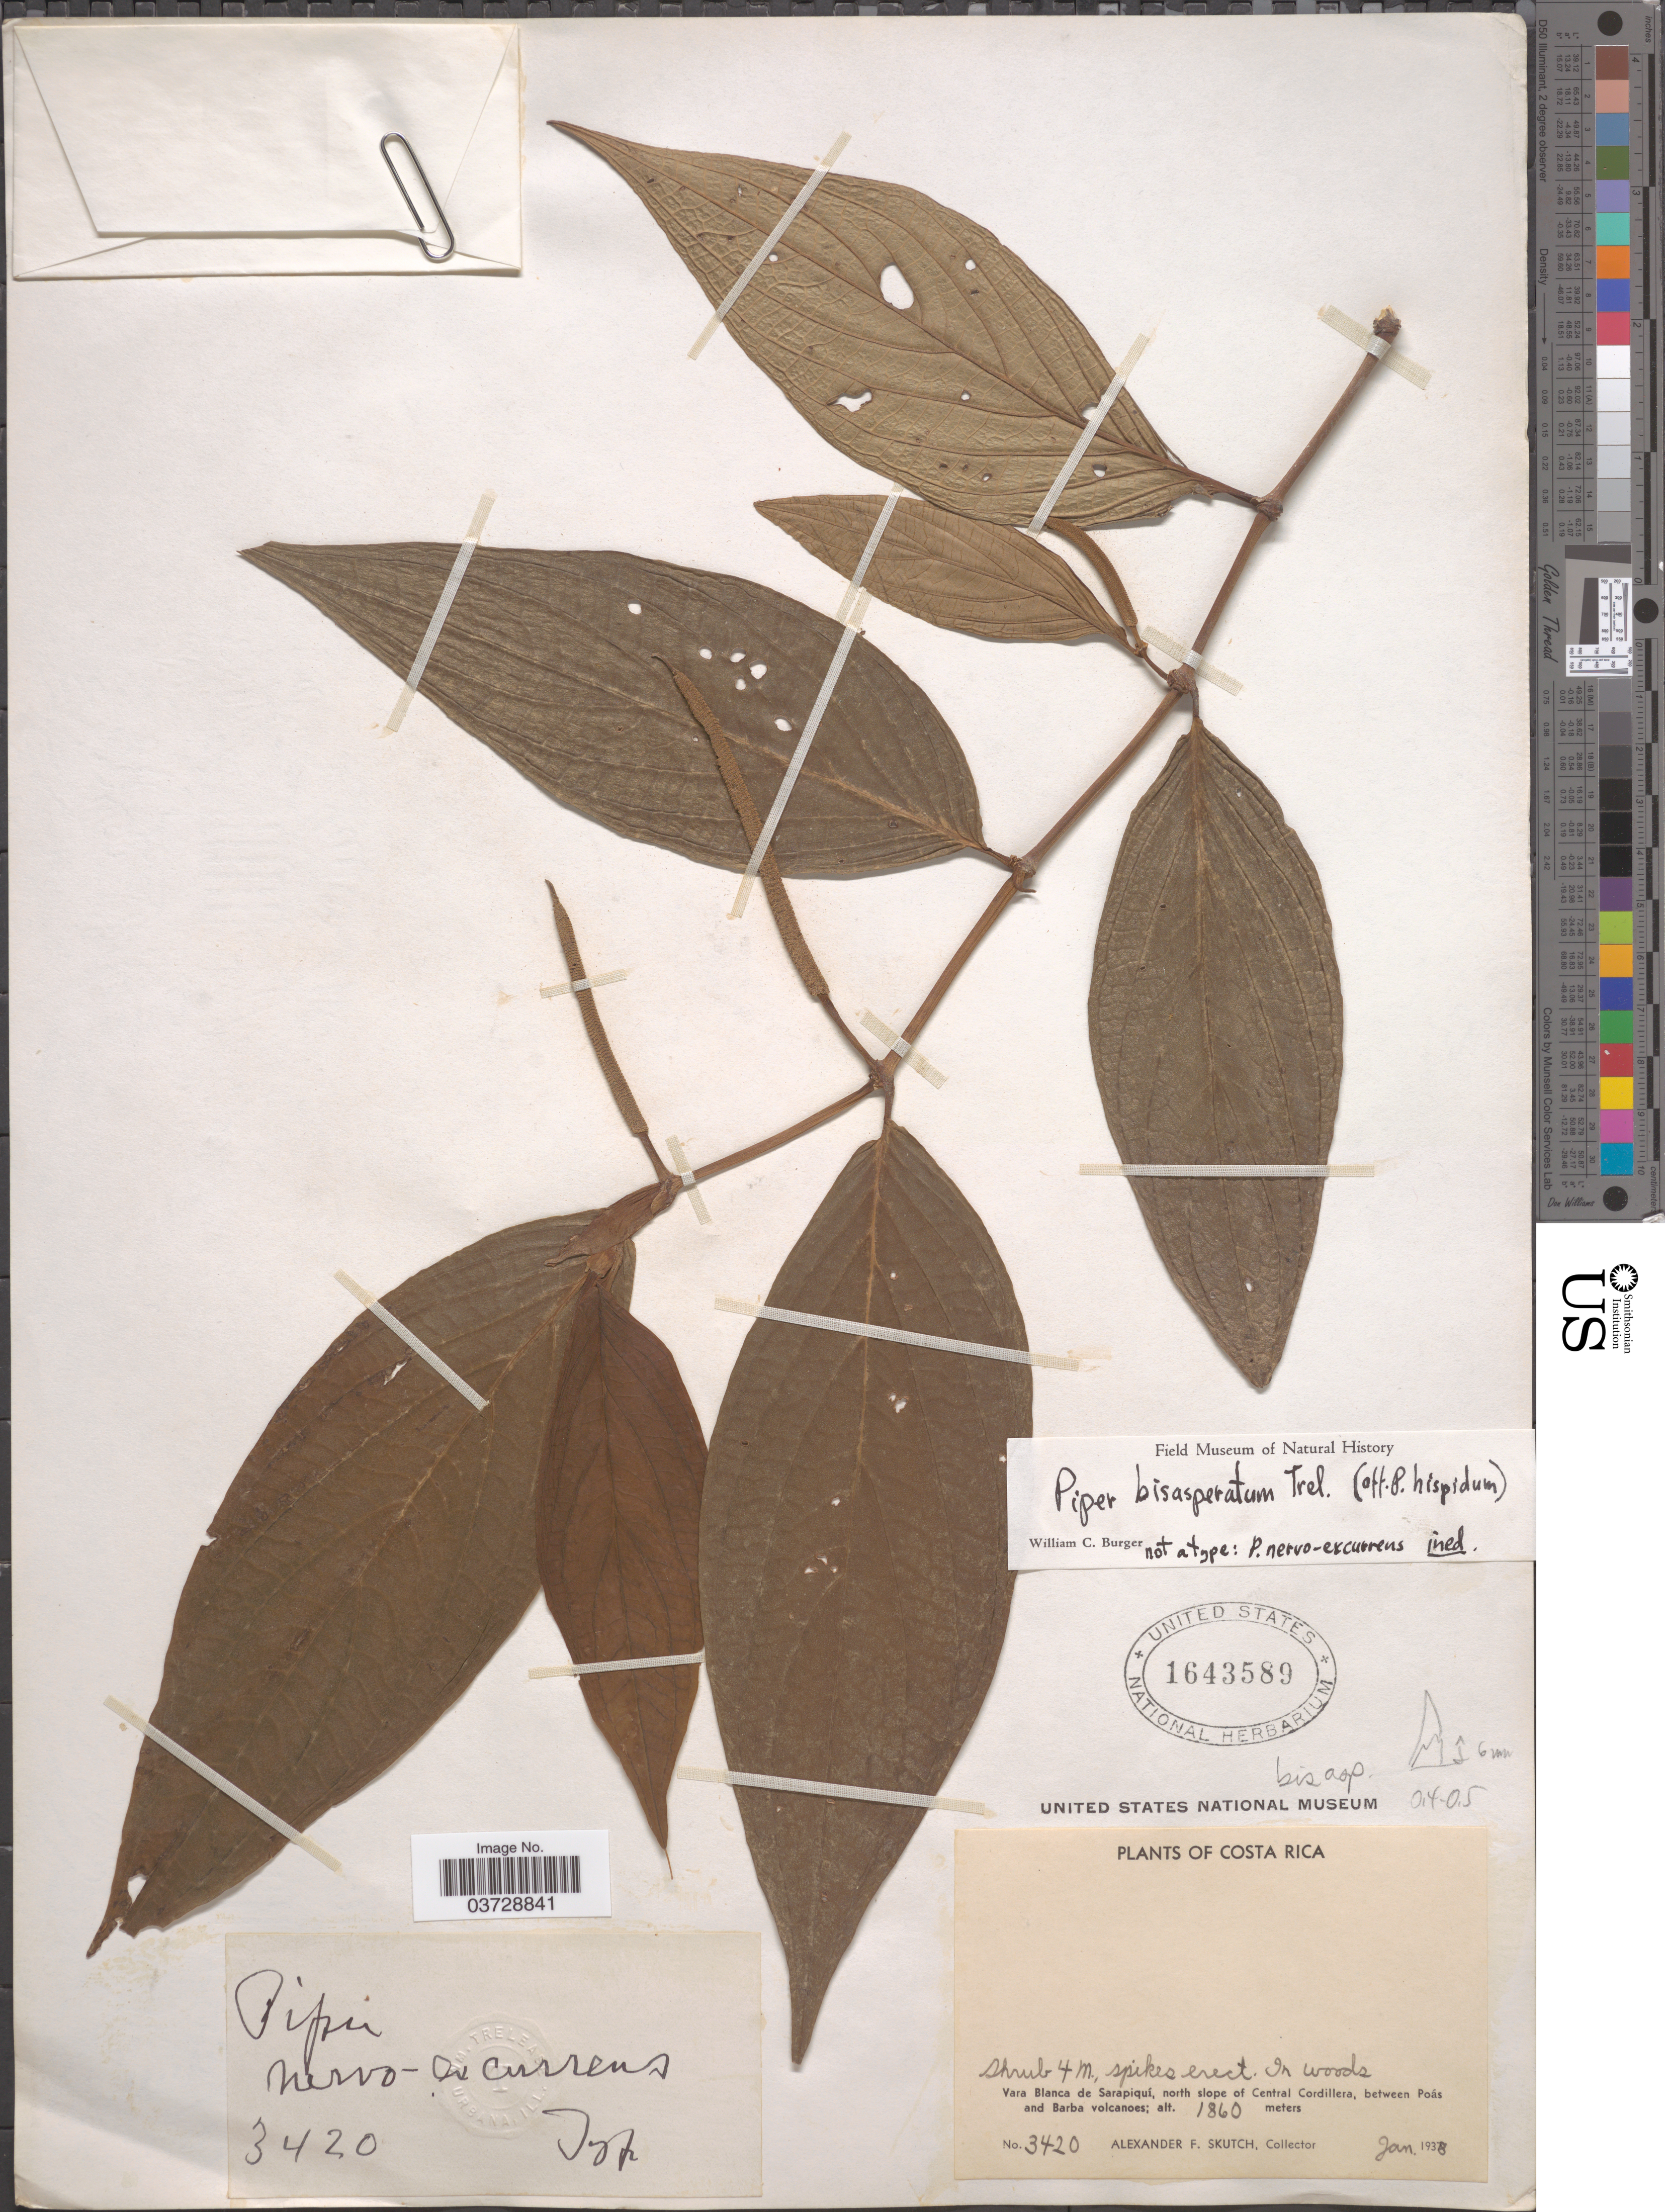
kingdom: Plantae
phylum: Tracheophyta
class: Magnoliopsida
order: Piperales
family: Piperaceae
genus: Piper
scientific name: Piper bisasperatum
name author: Trel.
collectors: A. F. Skutch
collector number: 3420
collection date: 1938-01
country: Costa Rica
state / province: Heredia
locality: Vara Blanca de Sarapiquí, north slope of Central Cordillera, between Poás and Barba volcanoes.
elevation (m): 1860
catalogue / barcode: US 1643589